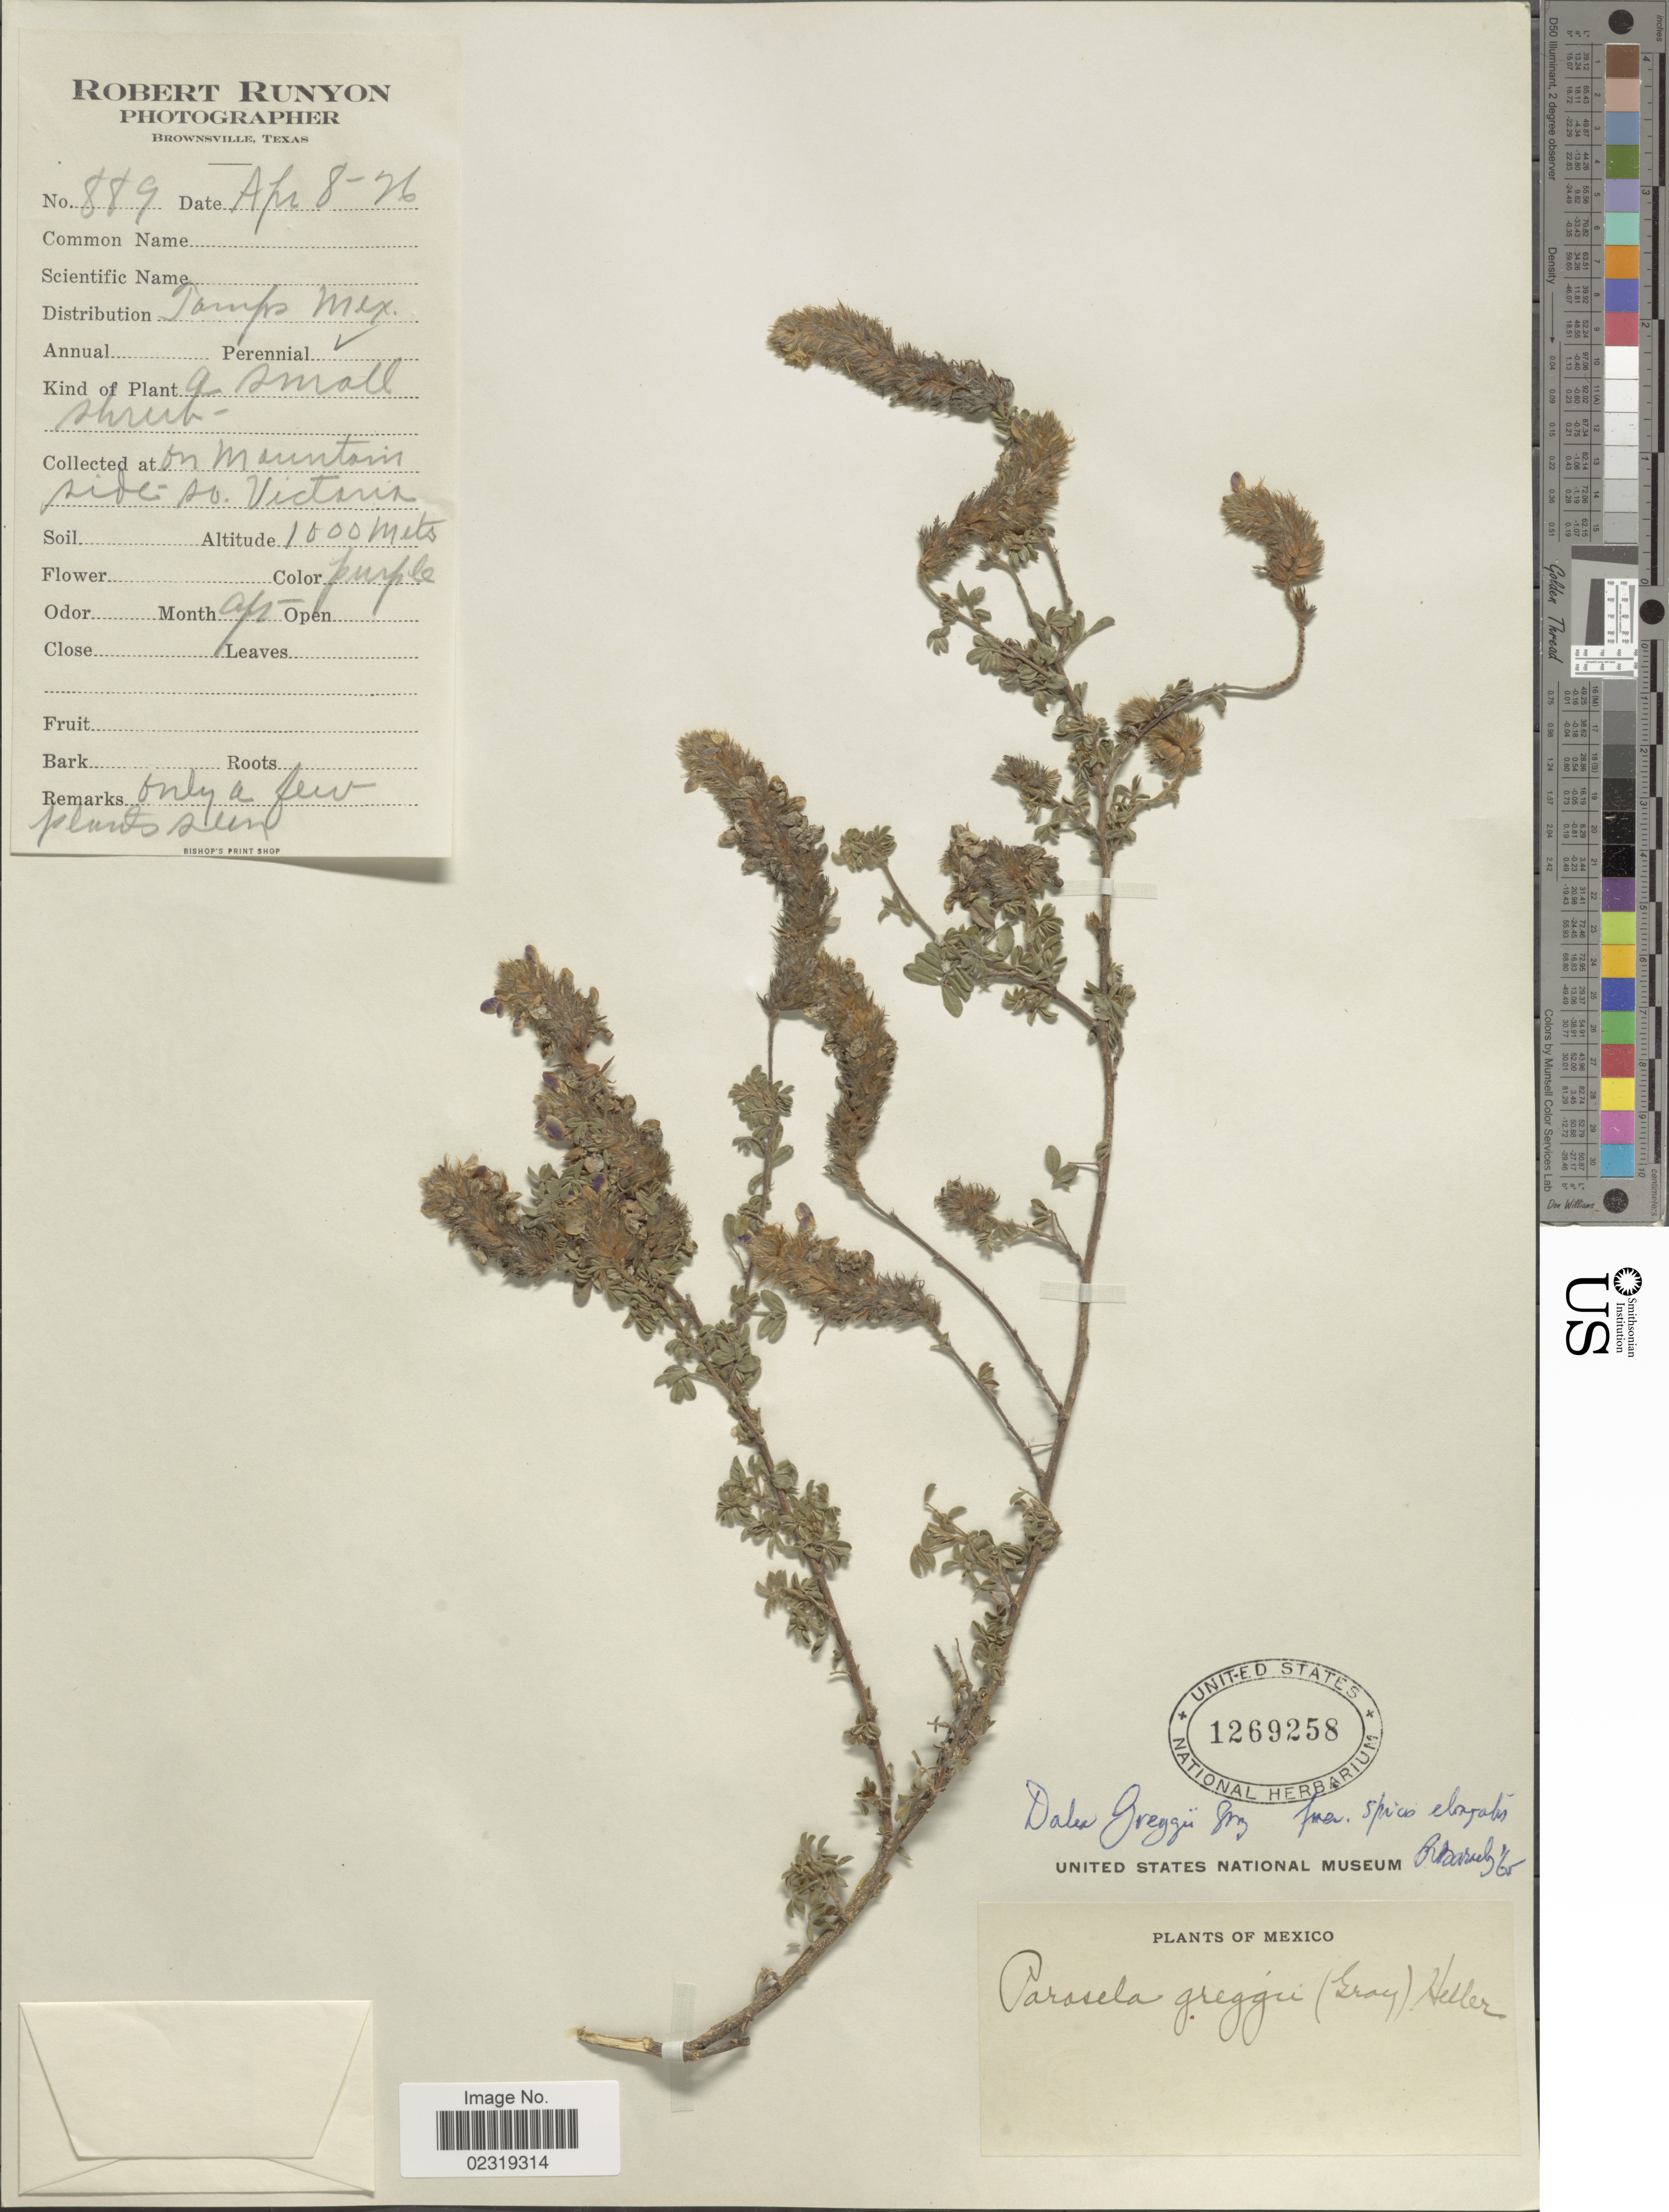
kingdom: Plantae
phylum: Tracheophyta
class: Magnoliopsida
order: Fabales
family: Fabaceae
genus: Dalea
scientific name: Dalea greggii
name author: A. Gray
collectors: R. Runyon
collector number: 889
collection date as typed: Transcribed d/m/y: 8/4/26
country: Mexico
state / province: Tamaulipas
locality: Tamps Mex. On mountain side- so. Victoria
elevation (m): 1000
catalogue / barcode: US 1269258